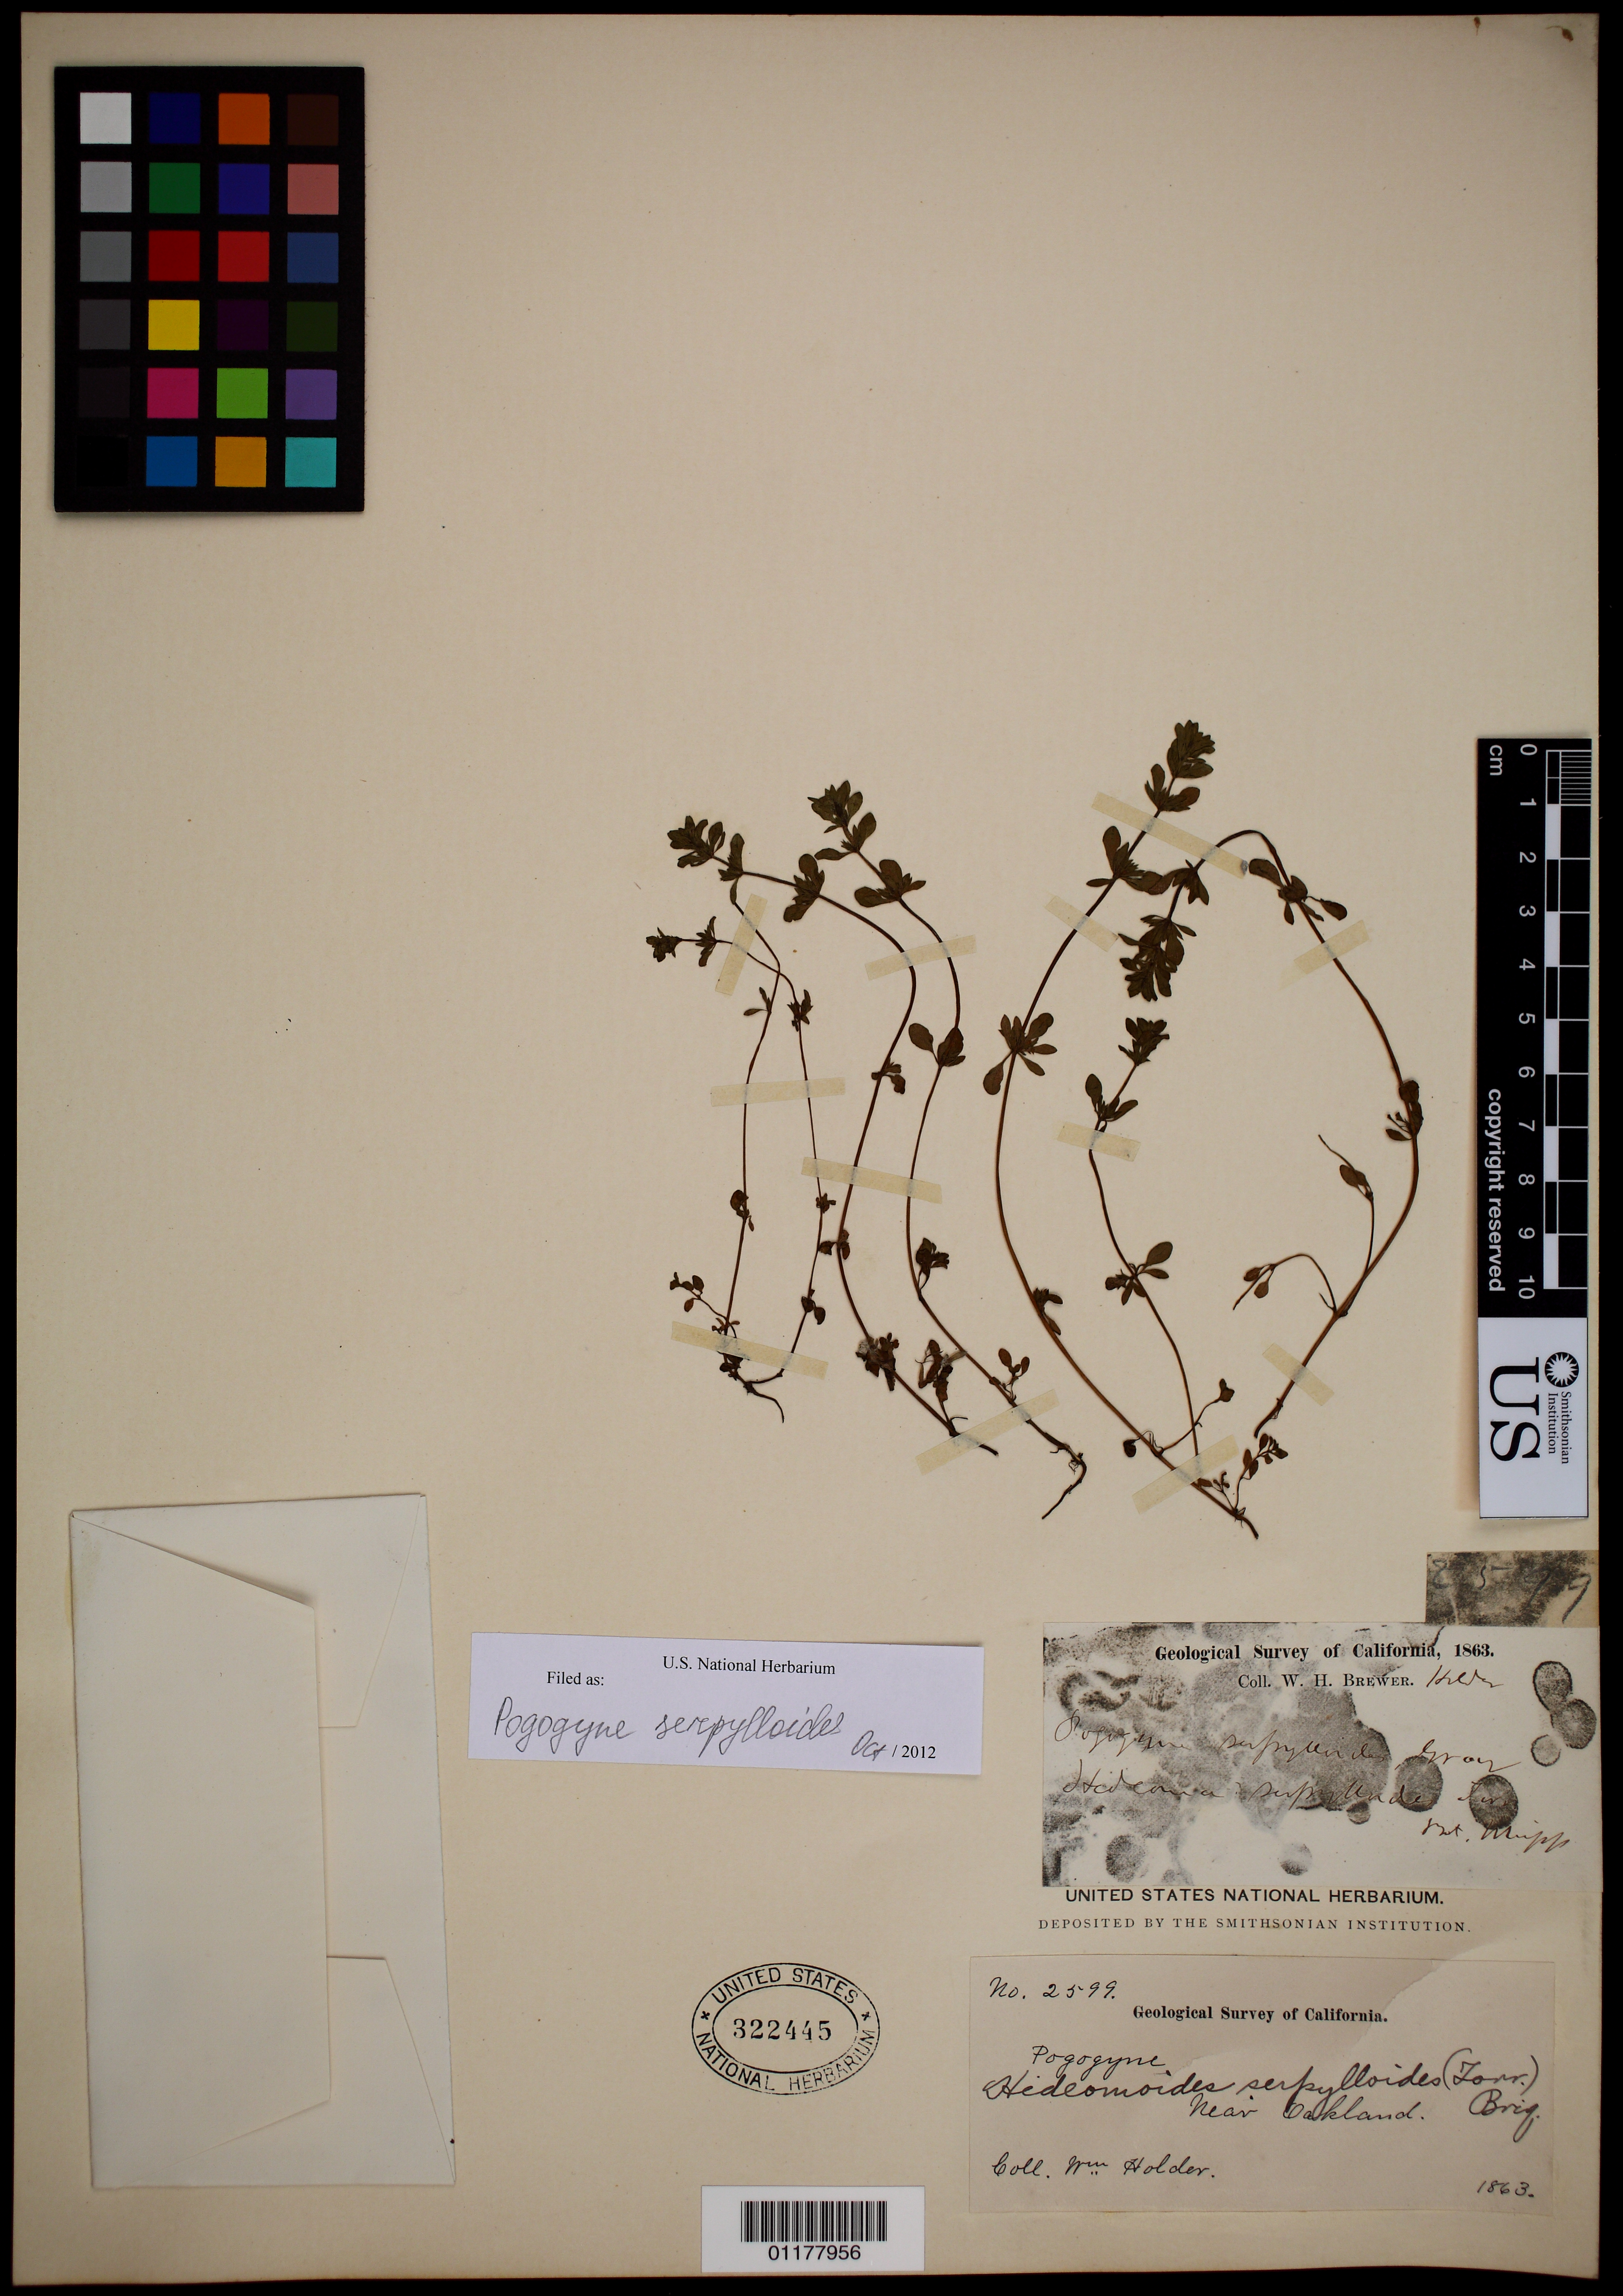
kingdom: Plantae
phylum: Tracheophyta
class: Magnoliopsida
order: Lamiales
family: Lamiaceae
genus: Pogogyne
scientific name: Pogogyne serpylloides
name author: (Torr.) A. Gray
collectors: W. Holder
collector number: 2599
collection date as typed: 1863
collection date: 1863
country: United States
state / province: California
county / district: Alameda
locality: near Oakland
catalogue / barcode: US 322445